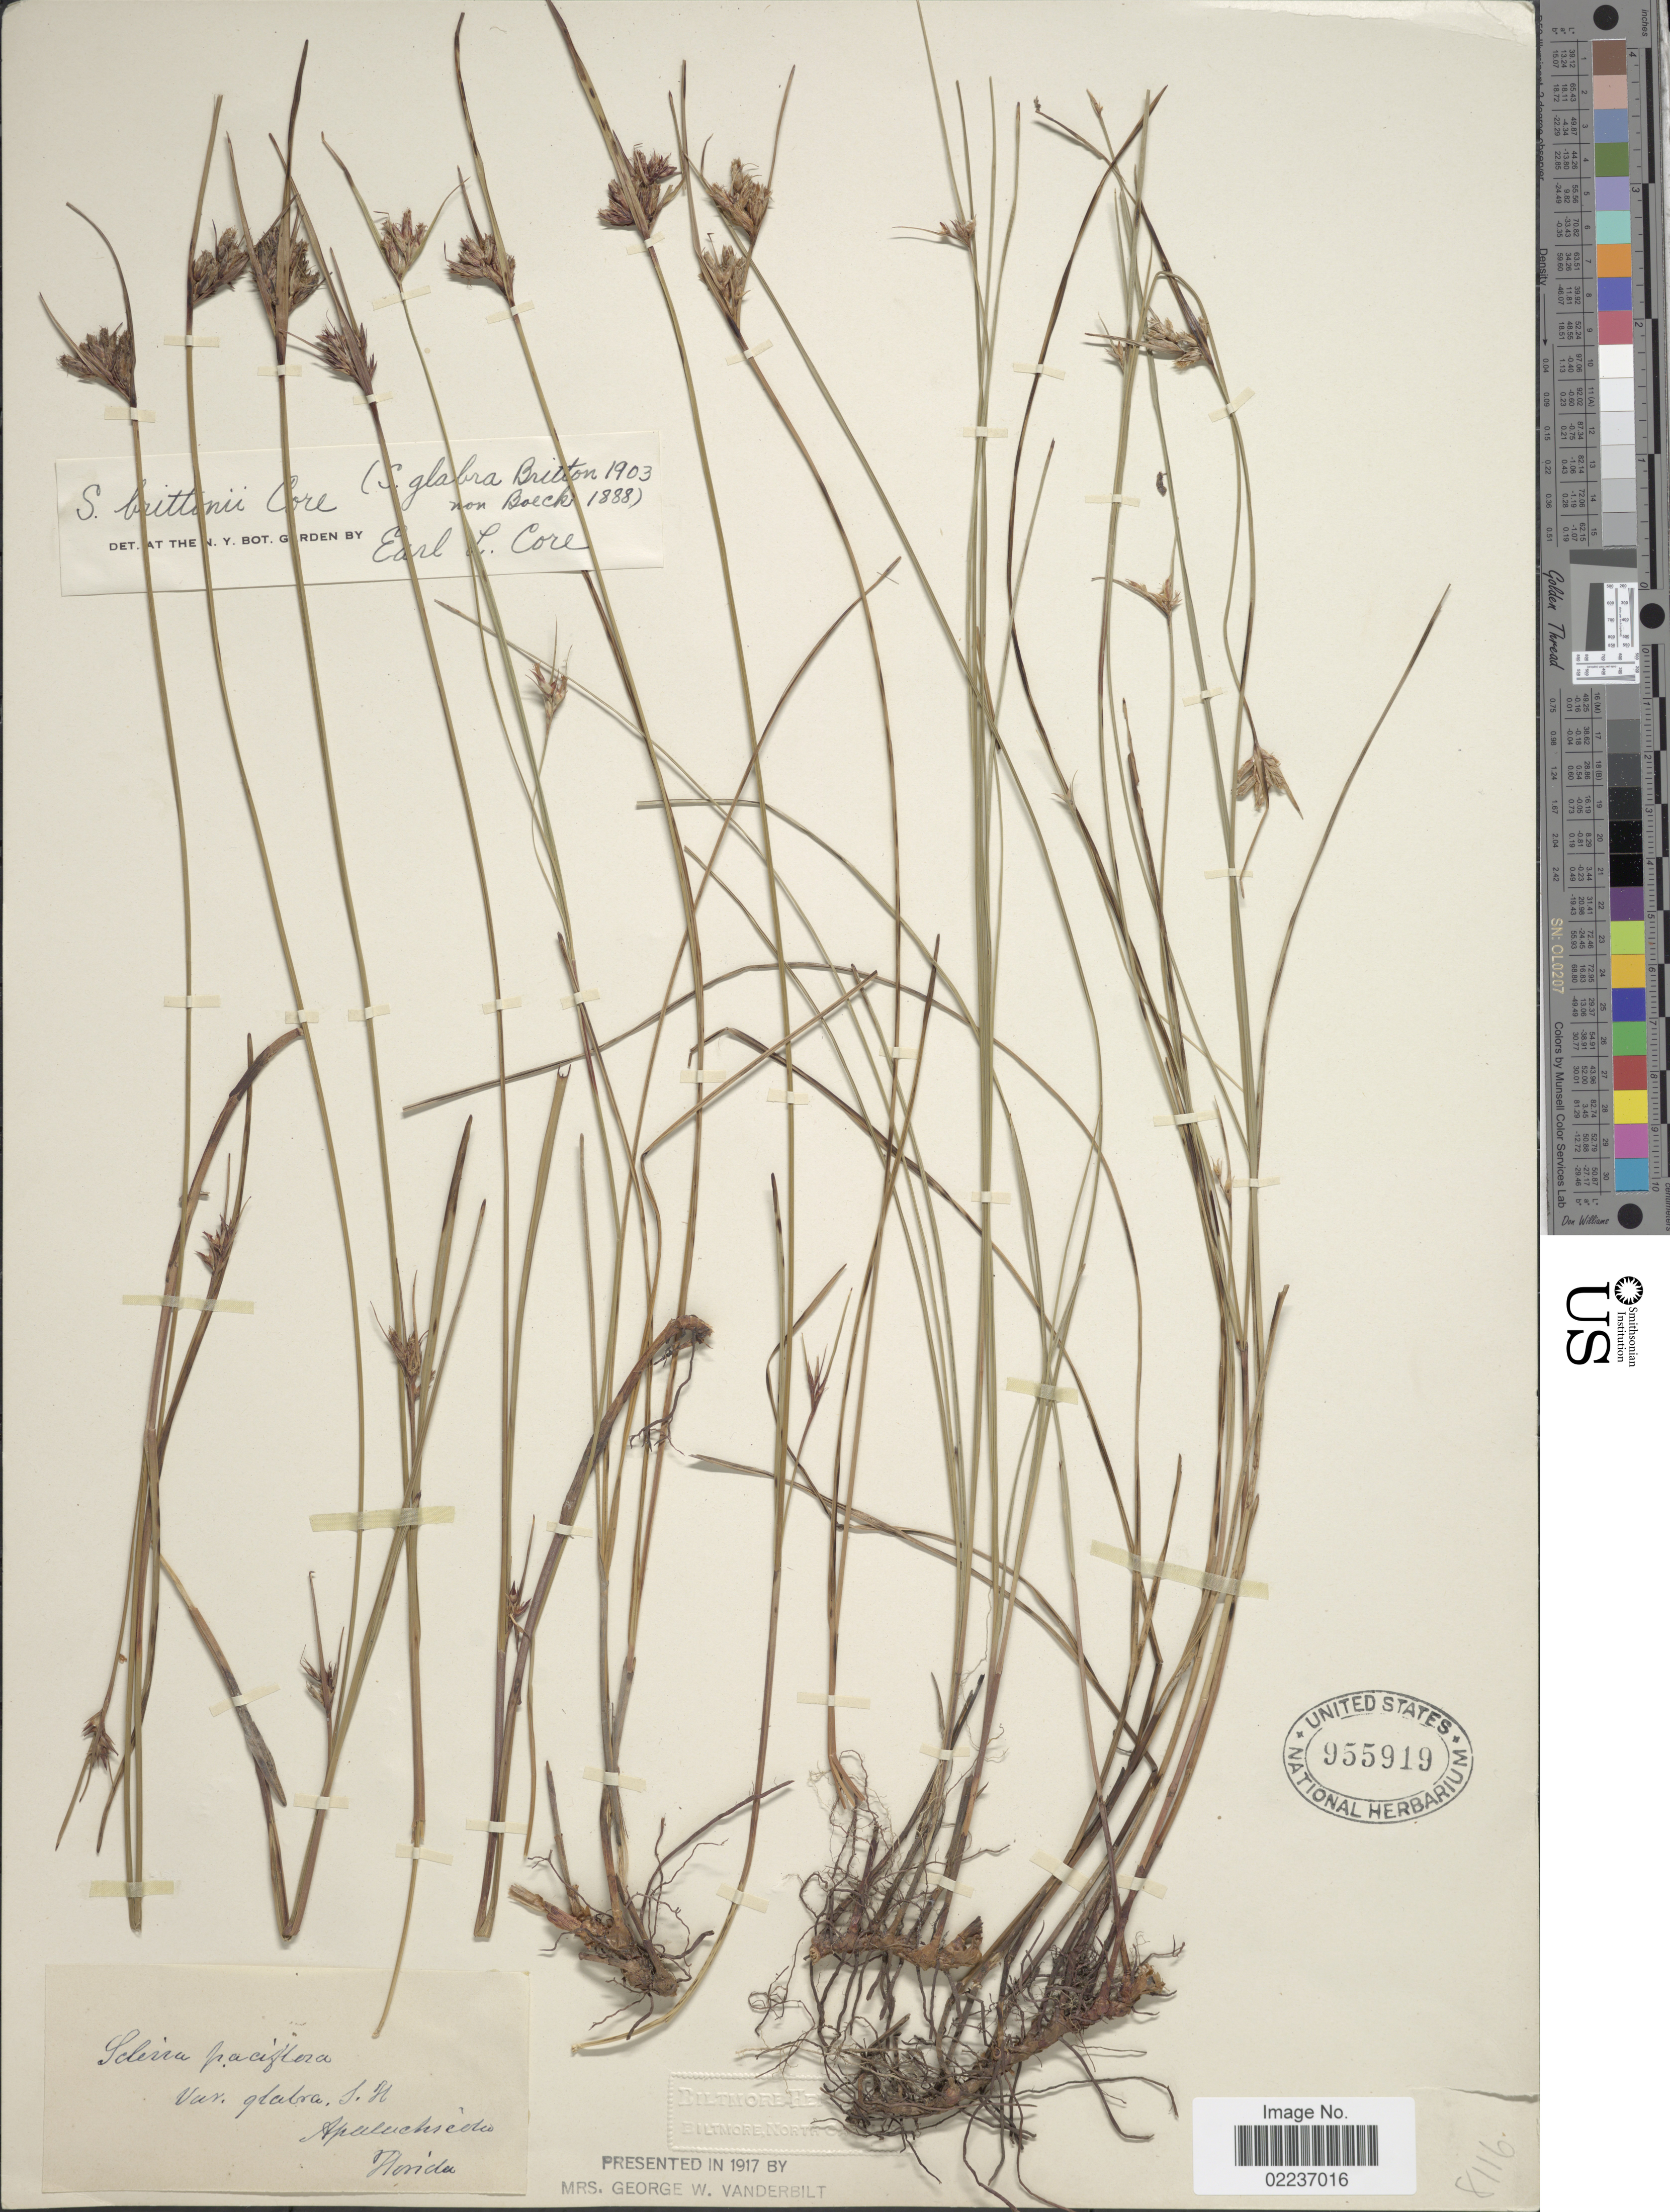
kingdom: Plantae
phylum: Tracheophyta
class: Liliopsida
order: Poales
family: Cyperaceae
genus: Scleria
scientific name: Scleria brittonii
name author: Core ex Small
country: United States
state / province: Florida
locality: Apalachicola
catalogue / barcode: US 955919